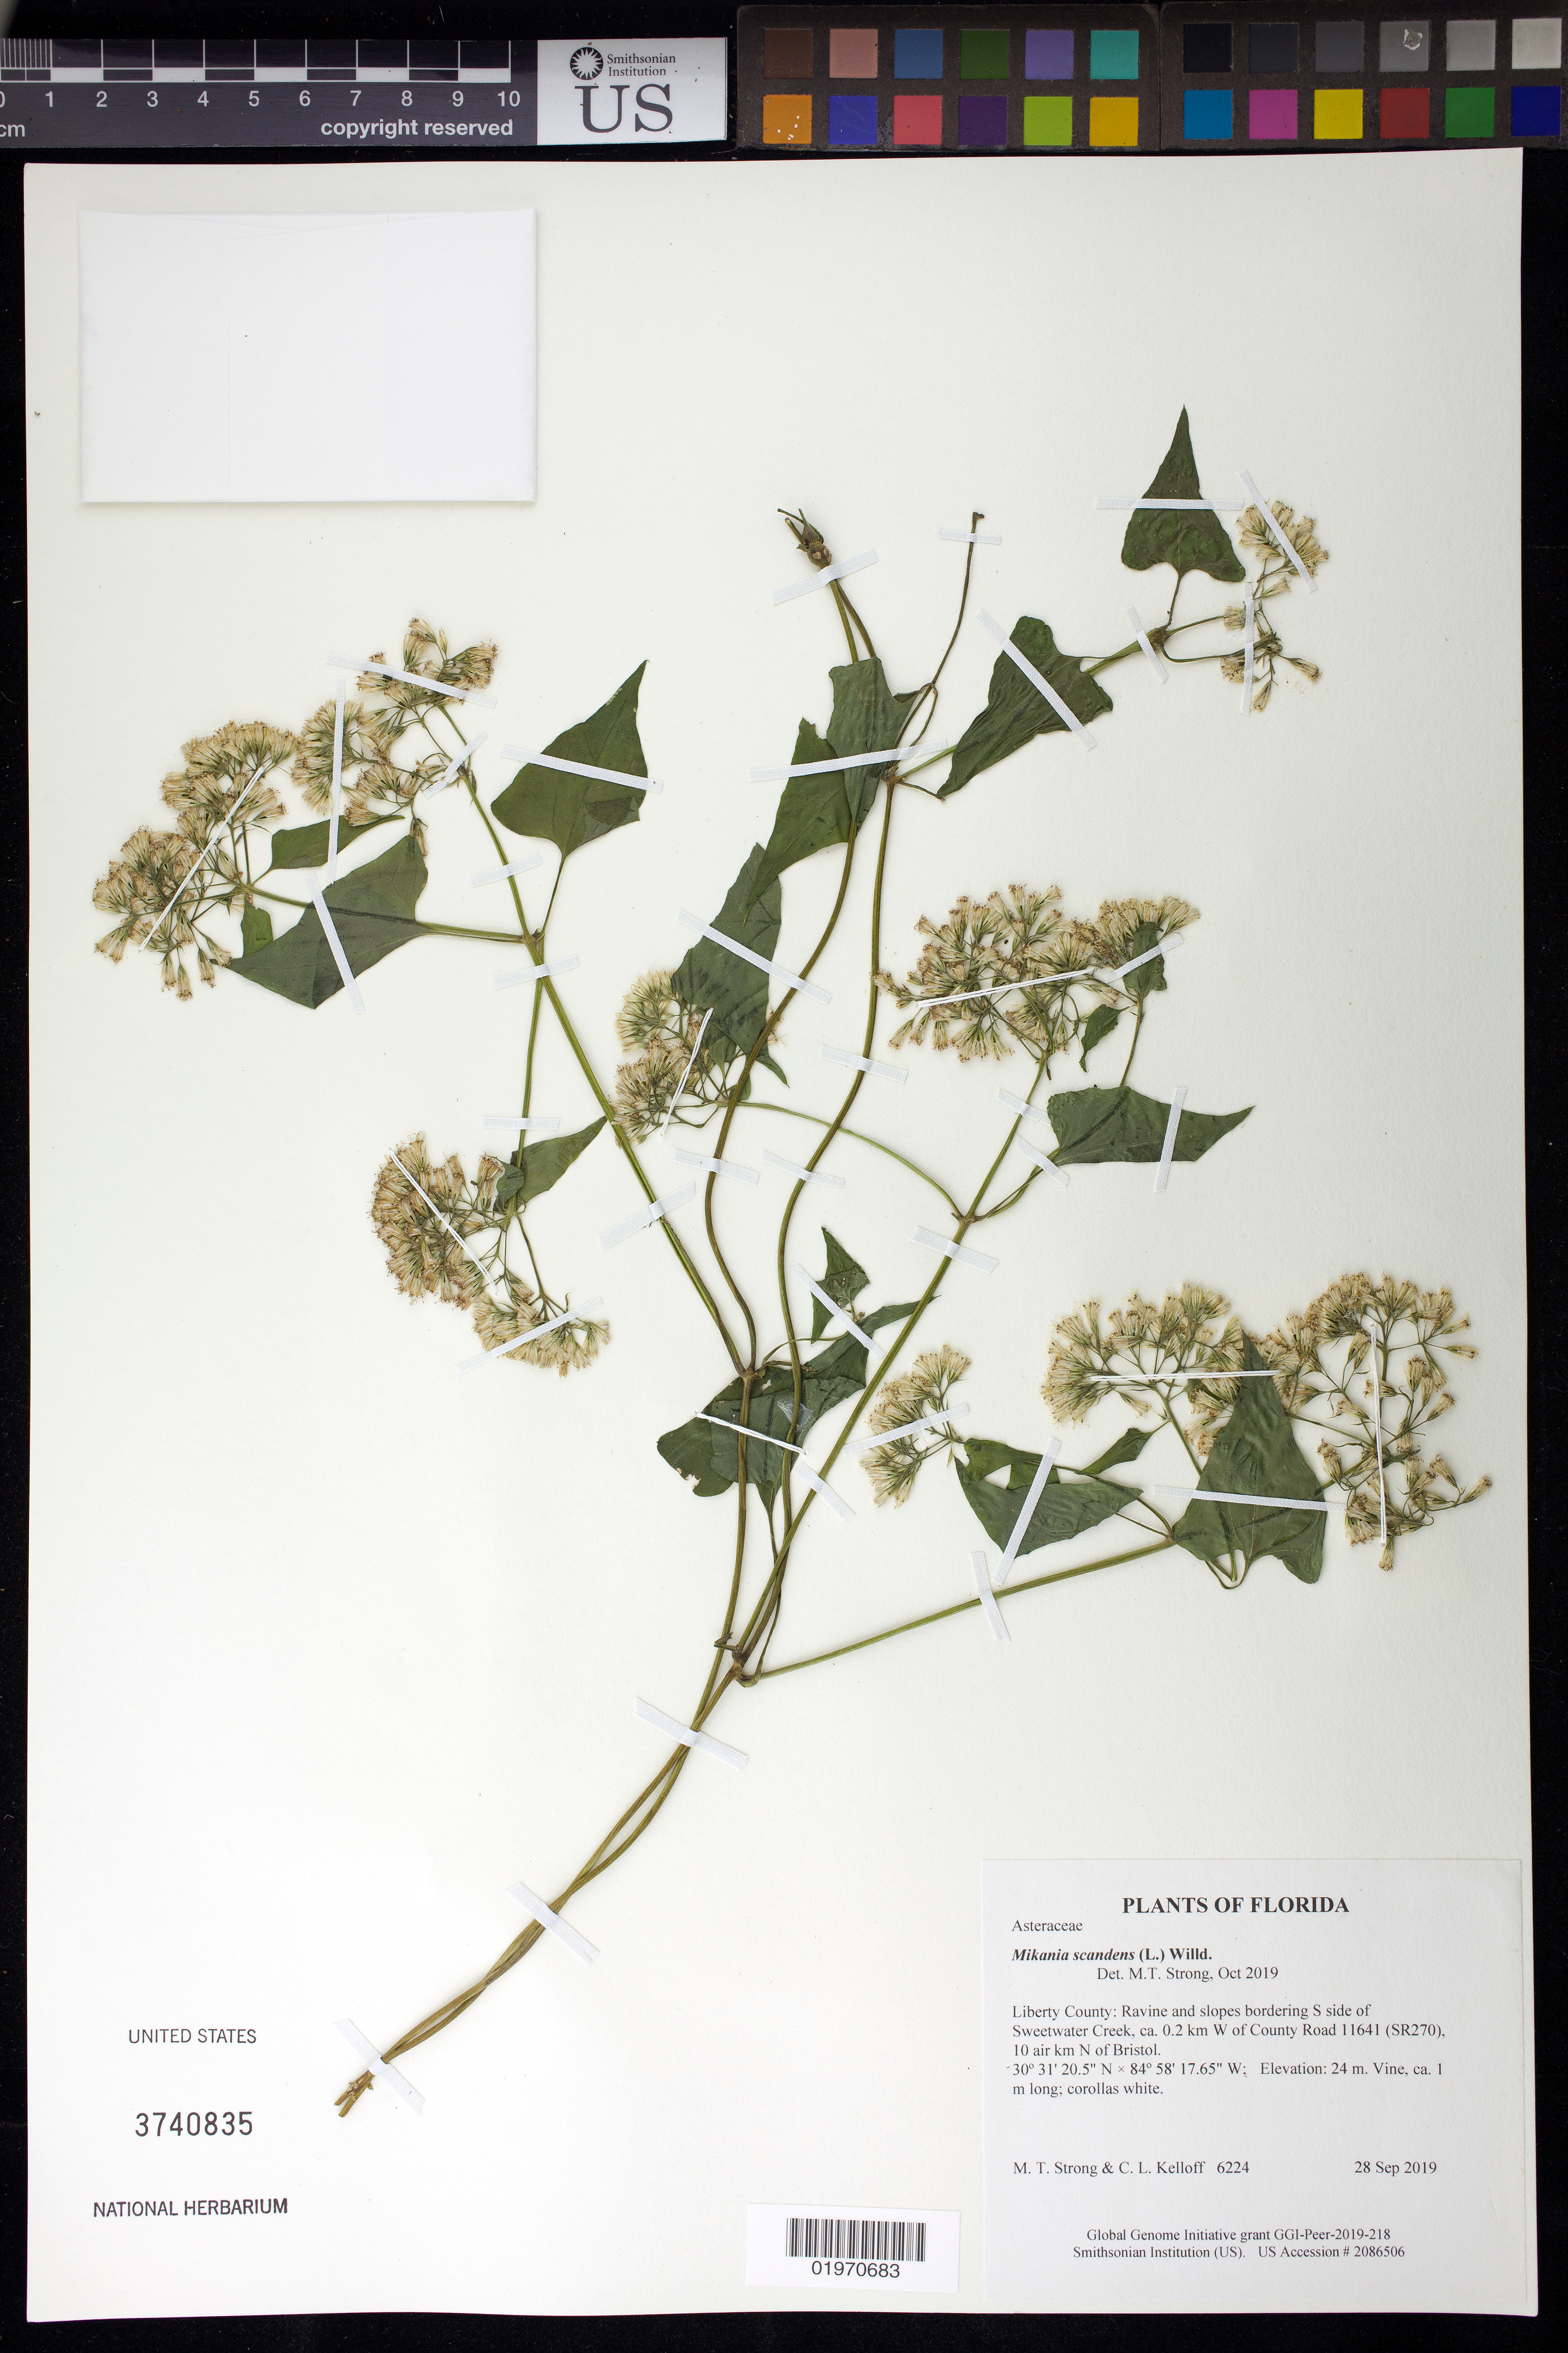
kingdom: Plantae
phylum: Tracheophyta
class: Magnoliopsida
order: Asterales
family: Asteraceae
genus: Mikania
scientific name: Mikania scandens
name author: (L.) Willd.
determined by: Strong, Mark T., (BOT), Smithsonian Institution - National Museum of Natural History (UNITED STATES)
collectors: M. T. Strong & C. L. Kelloff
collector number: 6224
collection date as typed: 28 Sep 2019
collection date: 2019-09-28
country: United States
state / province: Florida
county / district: Liberty County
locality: Ravine and slopes on S side of Sweetwater Creek, ca. 0.2 km W of County Road 11641 (SR270), 10 air km N of Bristol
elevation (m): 24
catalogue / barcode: US 3740835